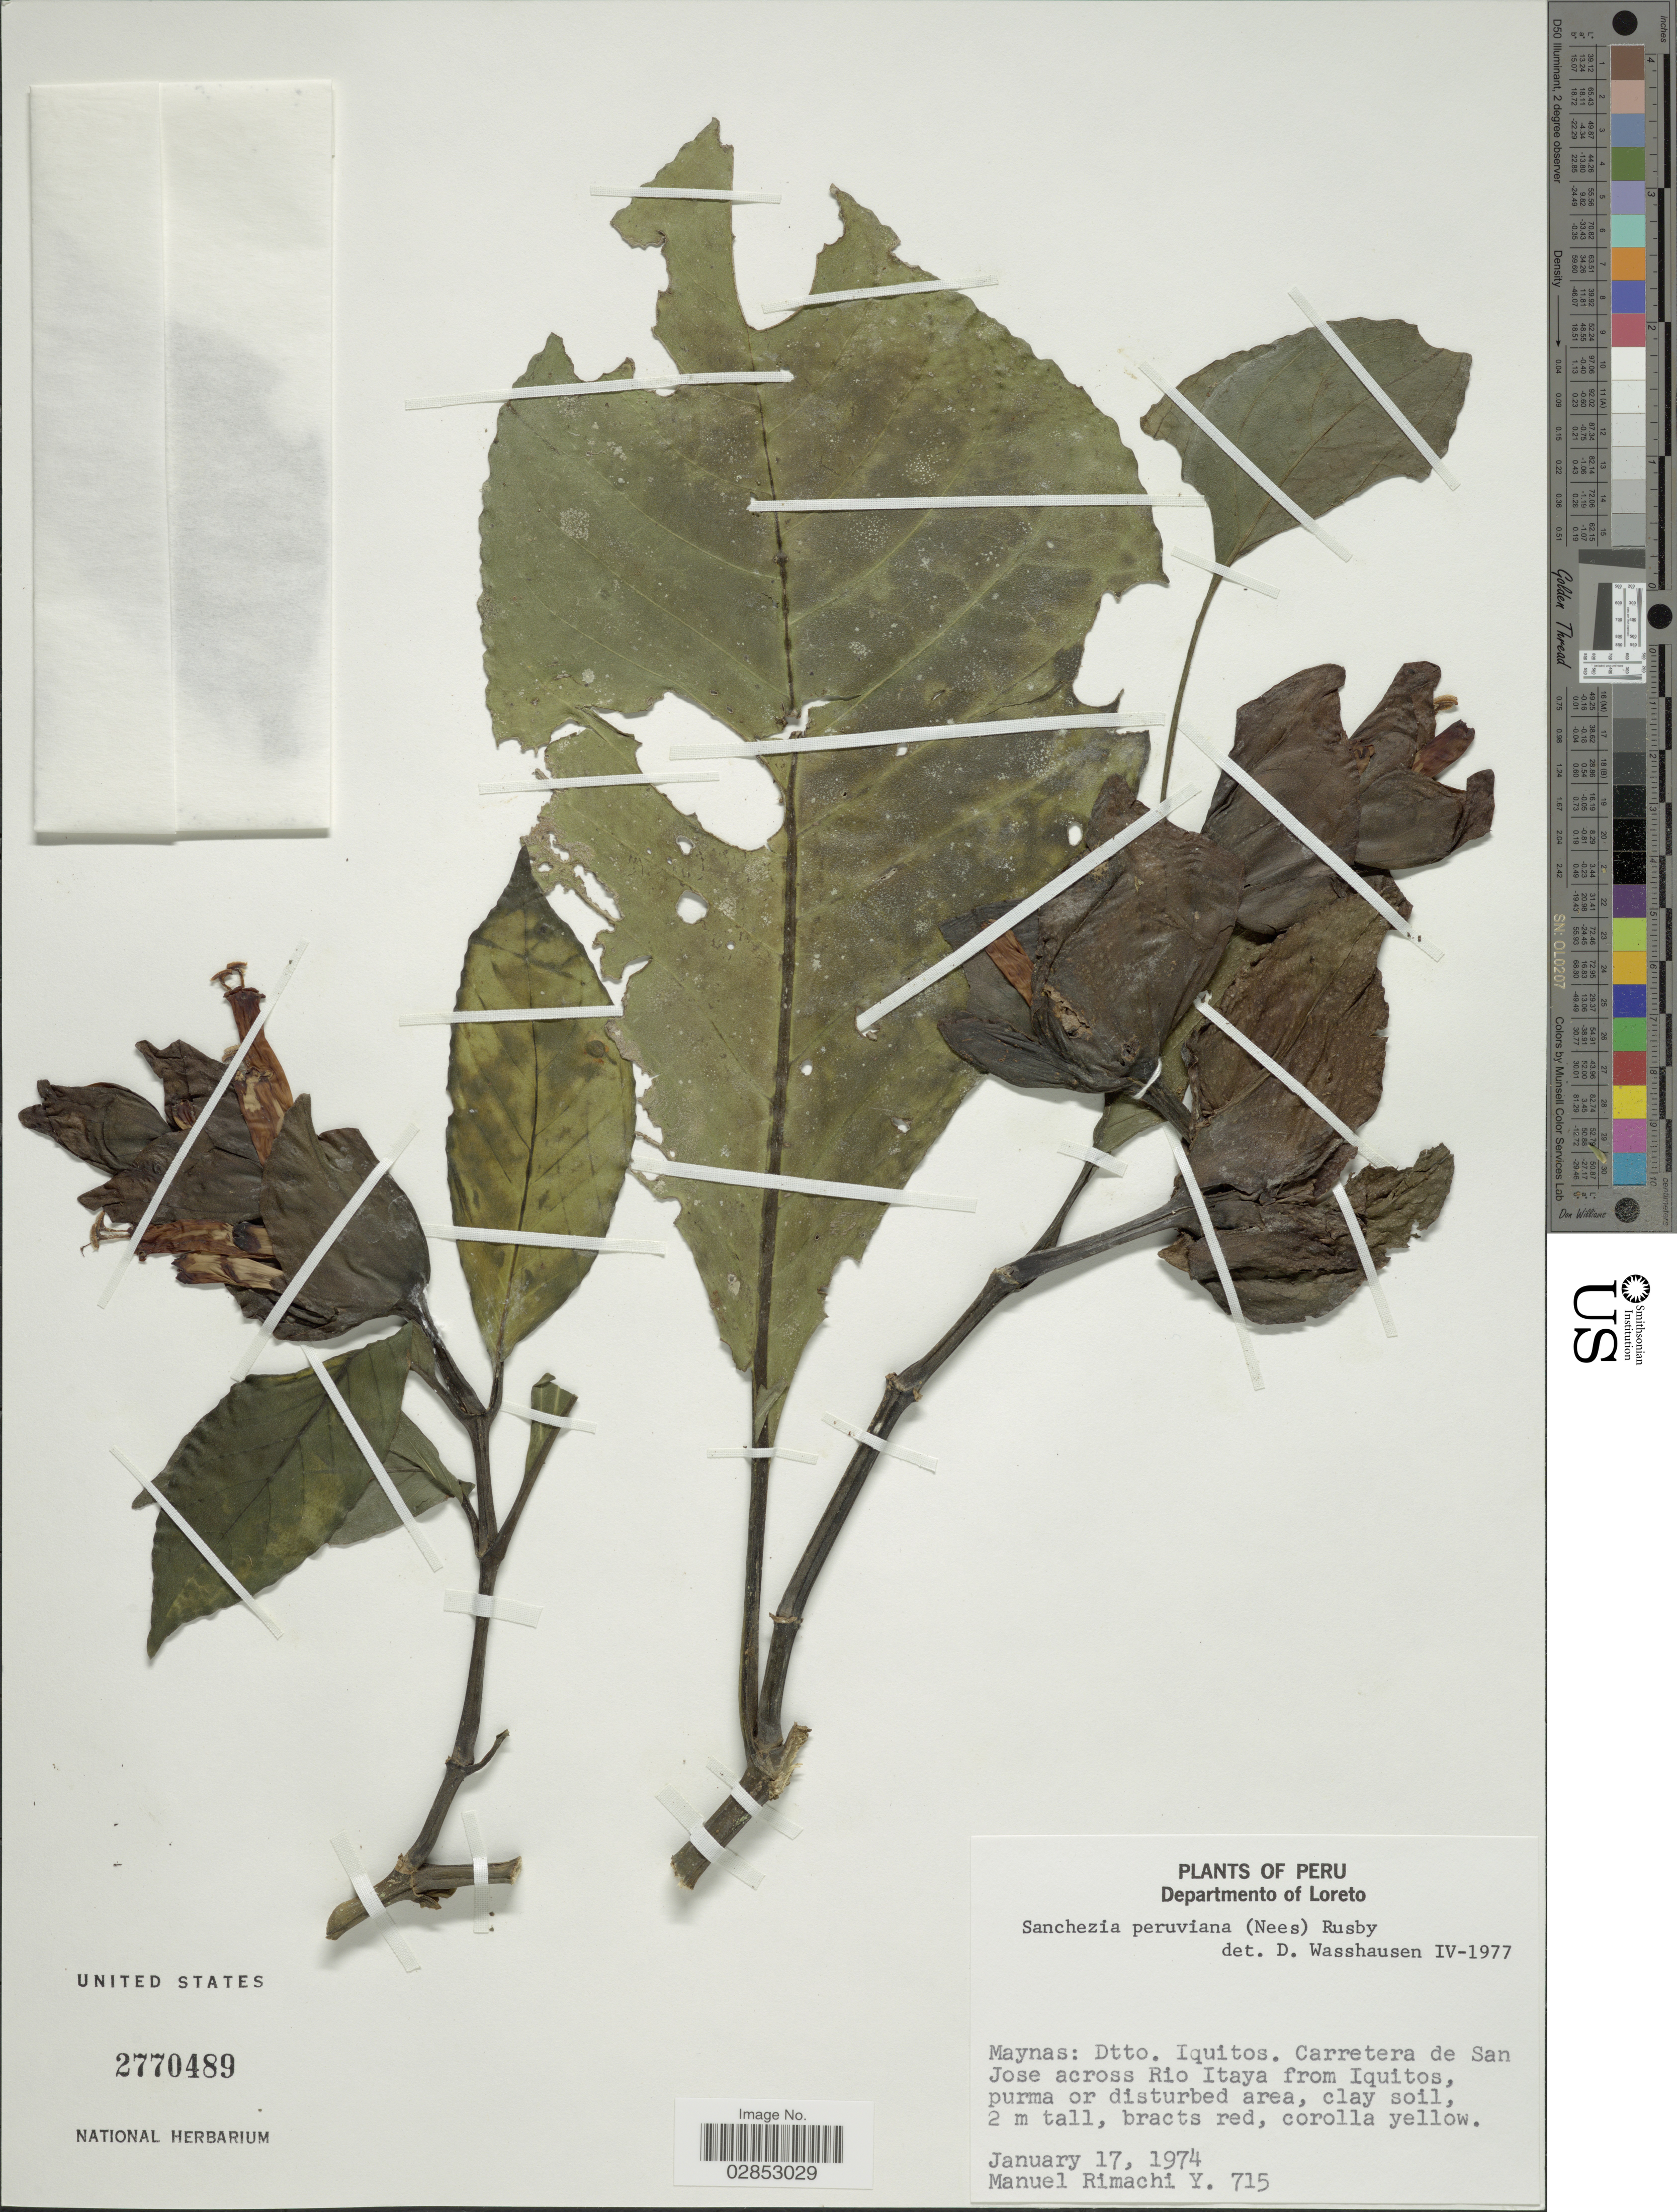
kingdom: Plantae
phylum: Tracheophyta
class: Magnoliopsida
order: Lamiales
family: Acanthaceae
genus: Sanchezia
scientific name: Sanchezia macrocnemis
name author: (Nees) Wassh.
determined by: Azevedo, Igor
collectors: M. Rimachi Y.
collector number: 715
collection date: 1974-01-17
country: Peru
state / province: Loreto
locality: Departmento of Loreto, Maynas: Dtto. Iquitos. Carretera de San Jose across Rio Itaya from Iquitos.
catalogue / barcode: US 2770489